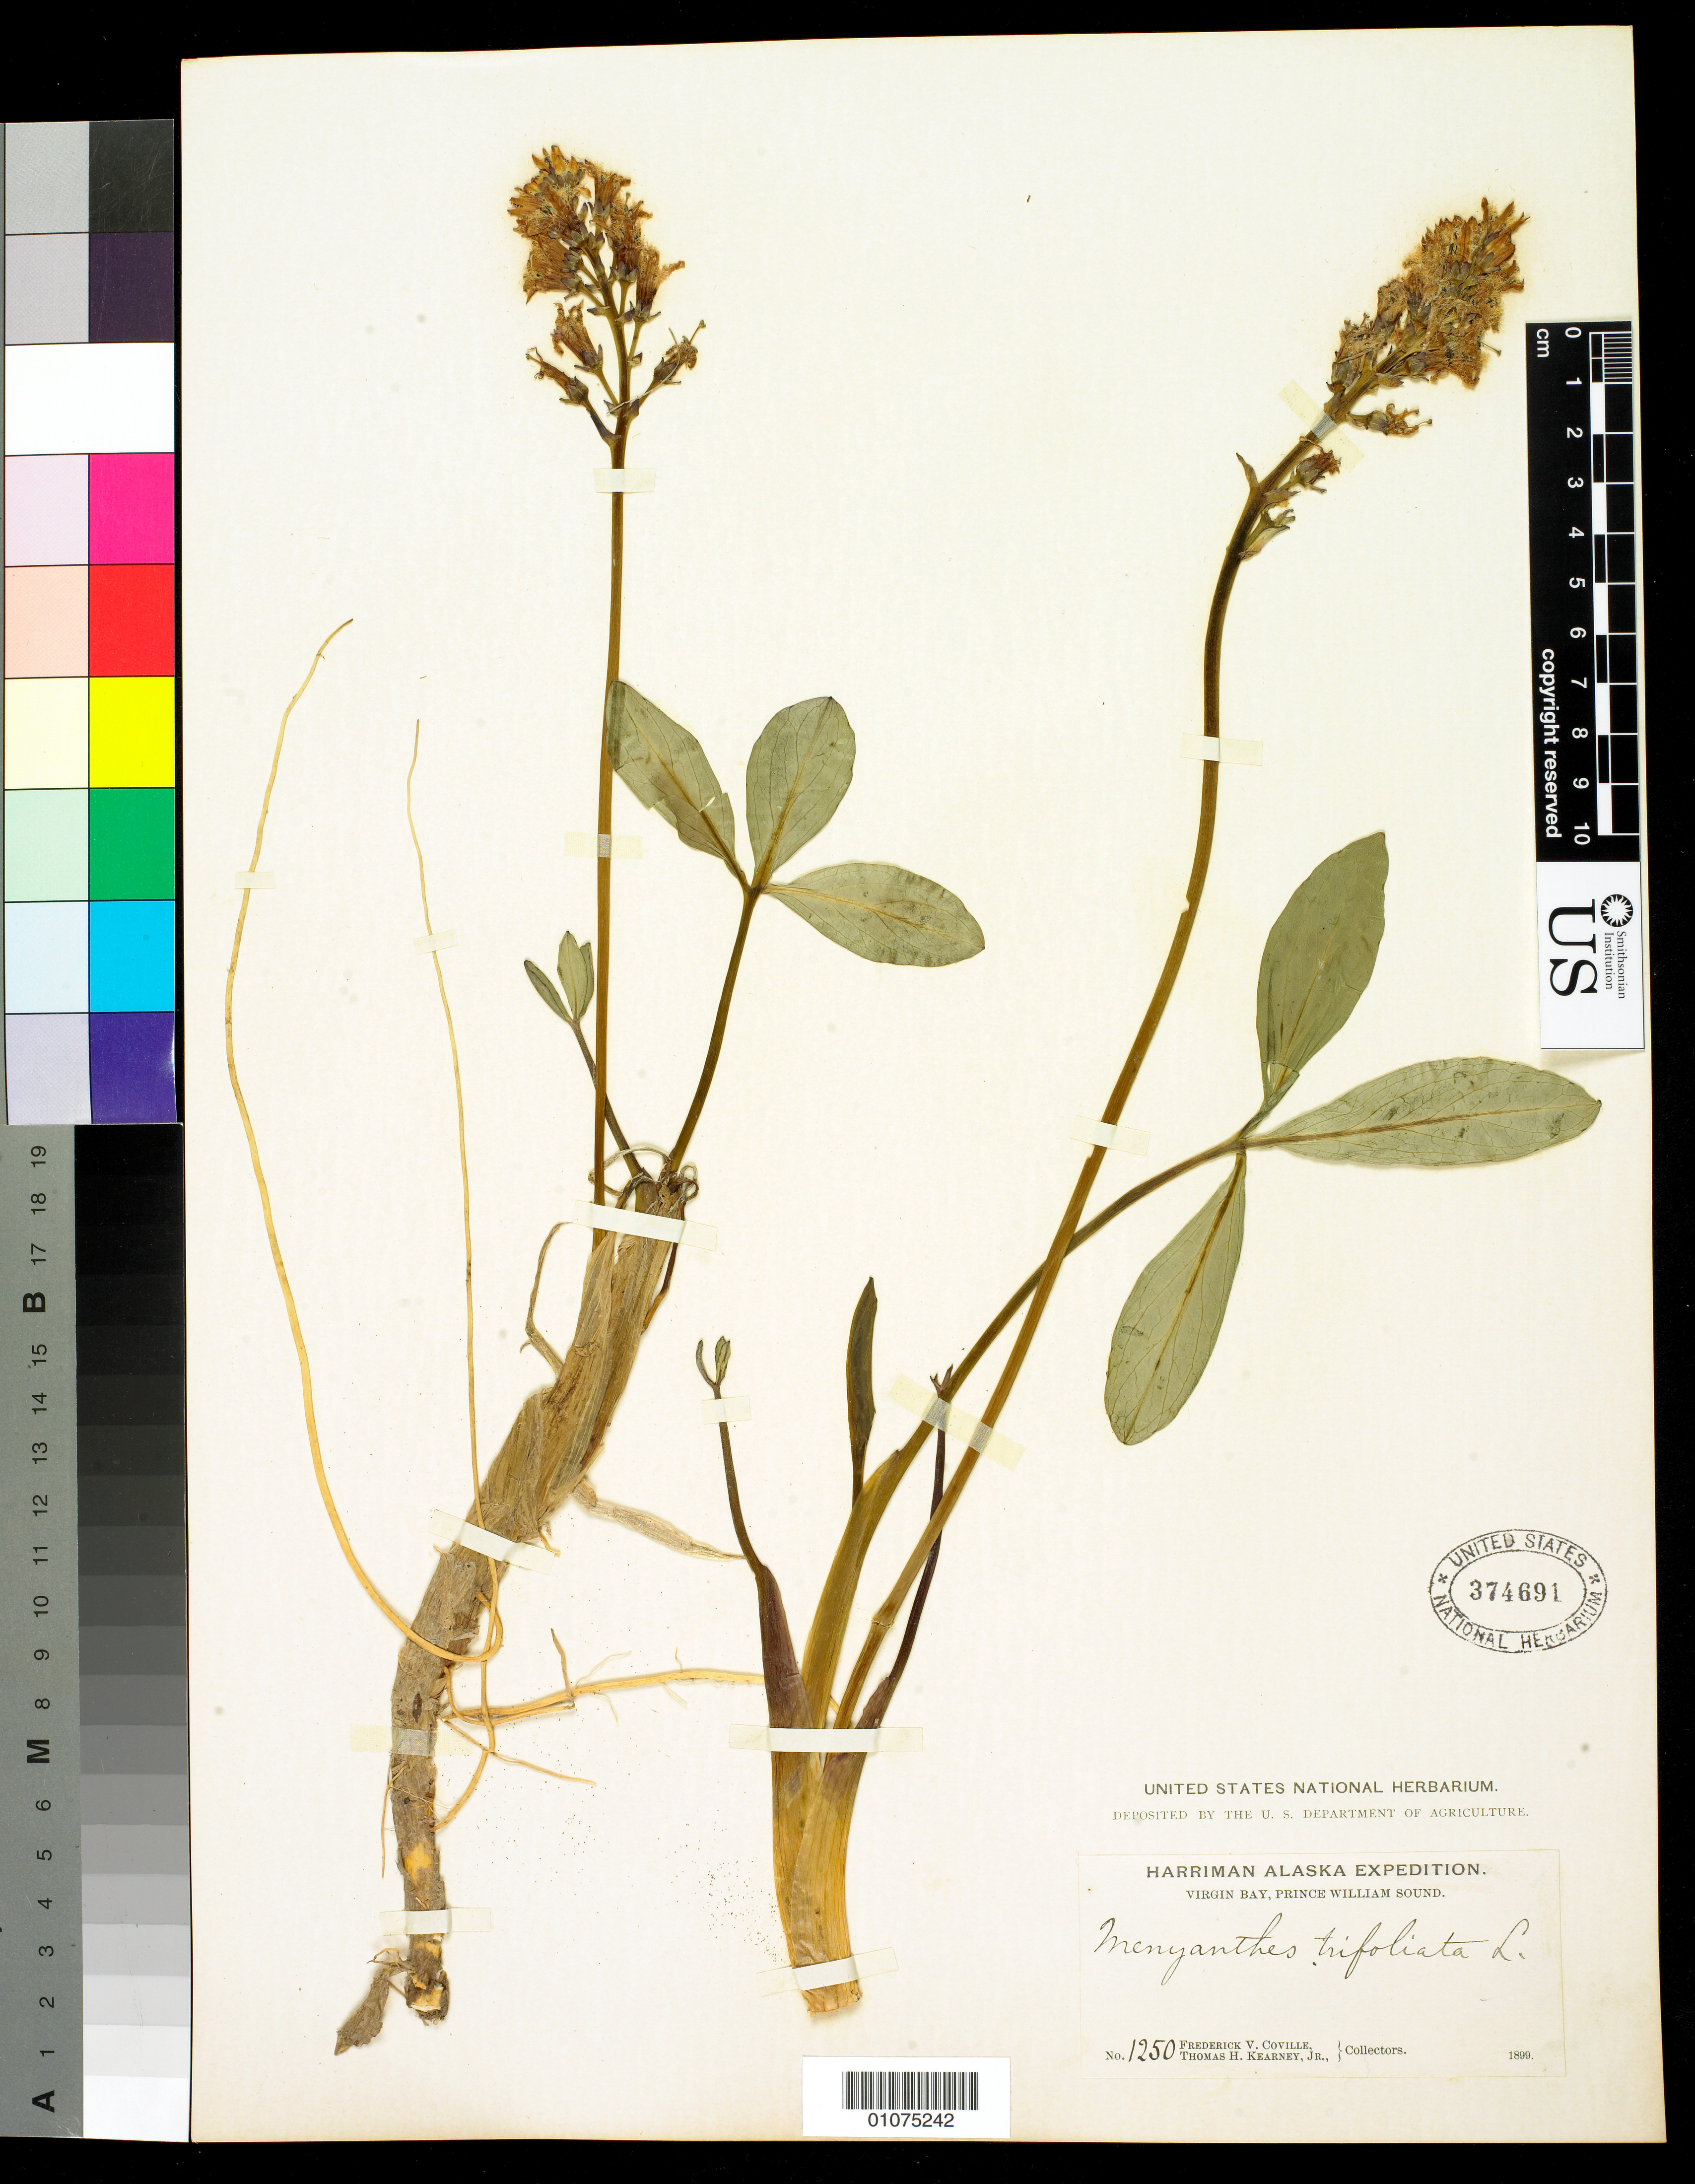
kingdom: Plantae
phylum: Tracheophyta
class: Magnoliopsida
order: Asterales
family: Menyanthaceae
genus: Menyanthes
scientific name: Menyanthes trifoliata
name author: L.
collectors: F. V. Coville & T. H. Kearney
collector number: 1250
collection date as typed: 1899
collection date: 1899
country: United States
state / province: Alaska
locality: Virgin Bay, Prince William Sound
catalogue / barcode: US 374691